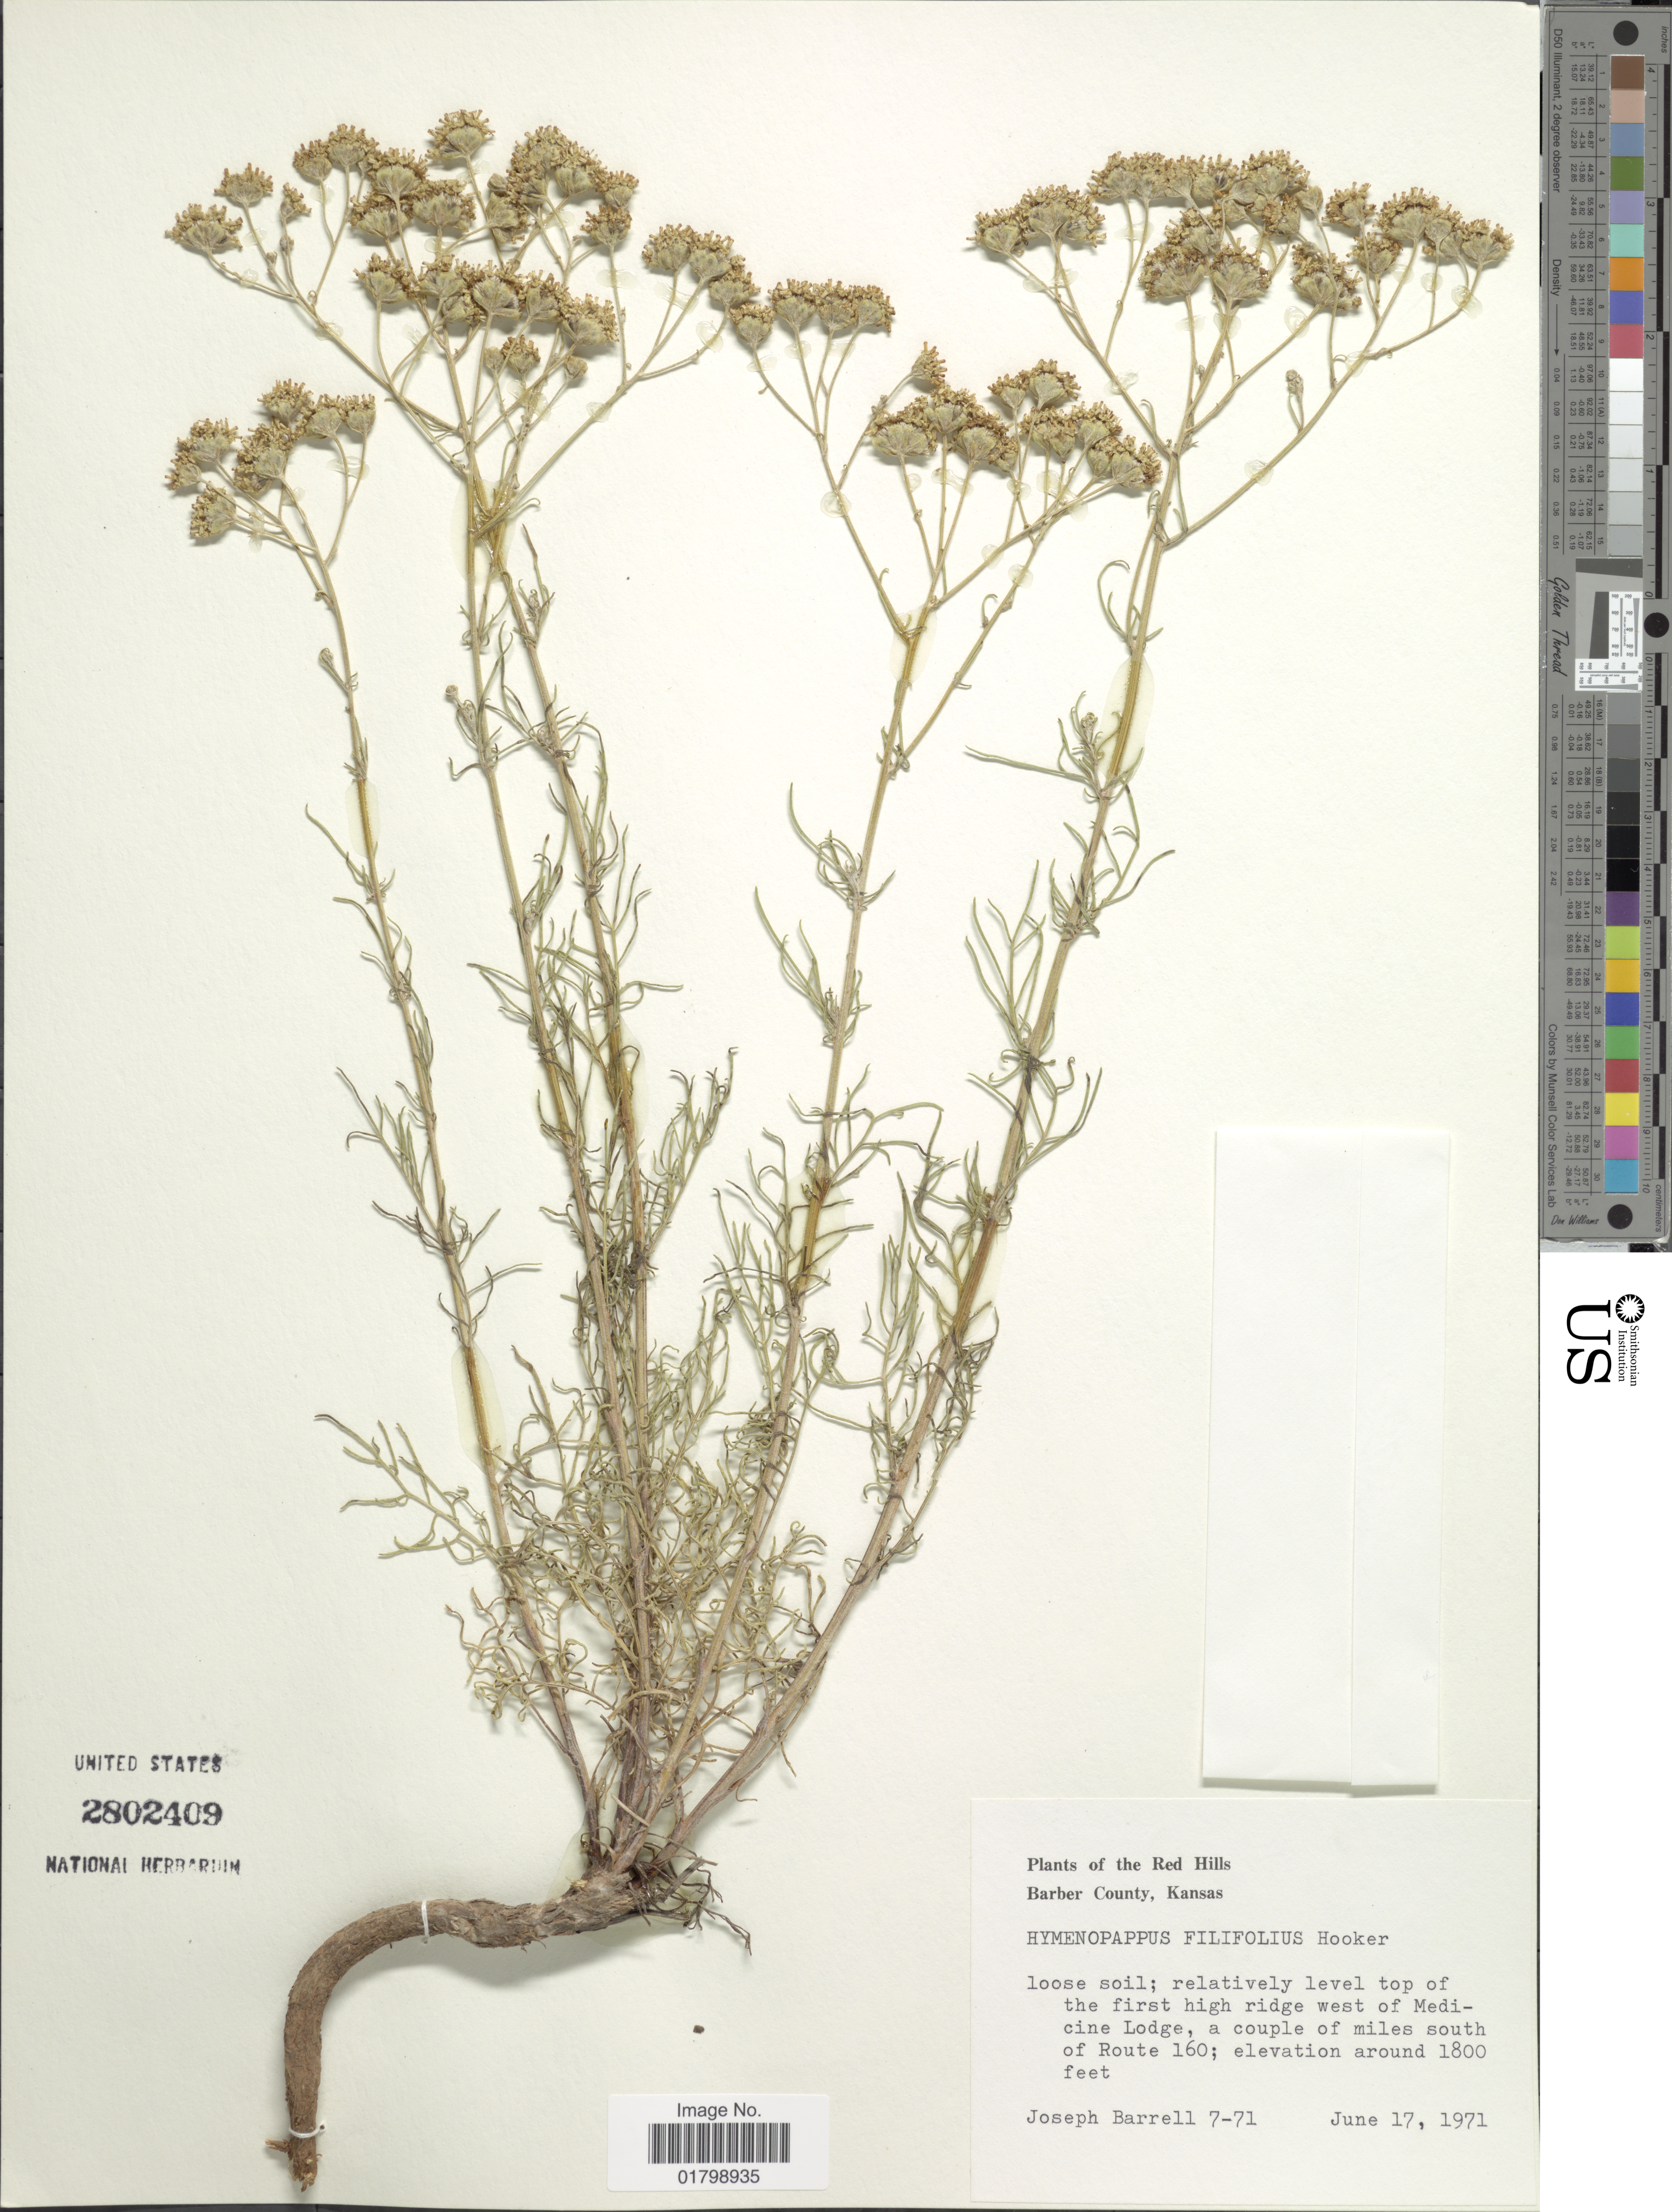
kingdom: Plantae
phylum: Tracheophyta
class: Magnoliopsida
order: Asterales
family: Asteraceae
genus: Hymenopappus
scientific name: Hymenopappus filifolius var. polycephalus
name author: (Osterh.) B.L. Turner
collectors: J. Barrell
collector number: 7-71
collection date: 1971-06-17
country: United States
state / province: Kansas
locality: Red Hills, Barber County, Relatively level top of the first high ridge west of Medicine Lodge, a couple of miles south of Route 160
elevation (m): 549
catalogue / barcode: US 2802409